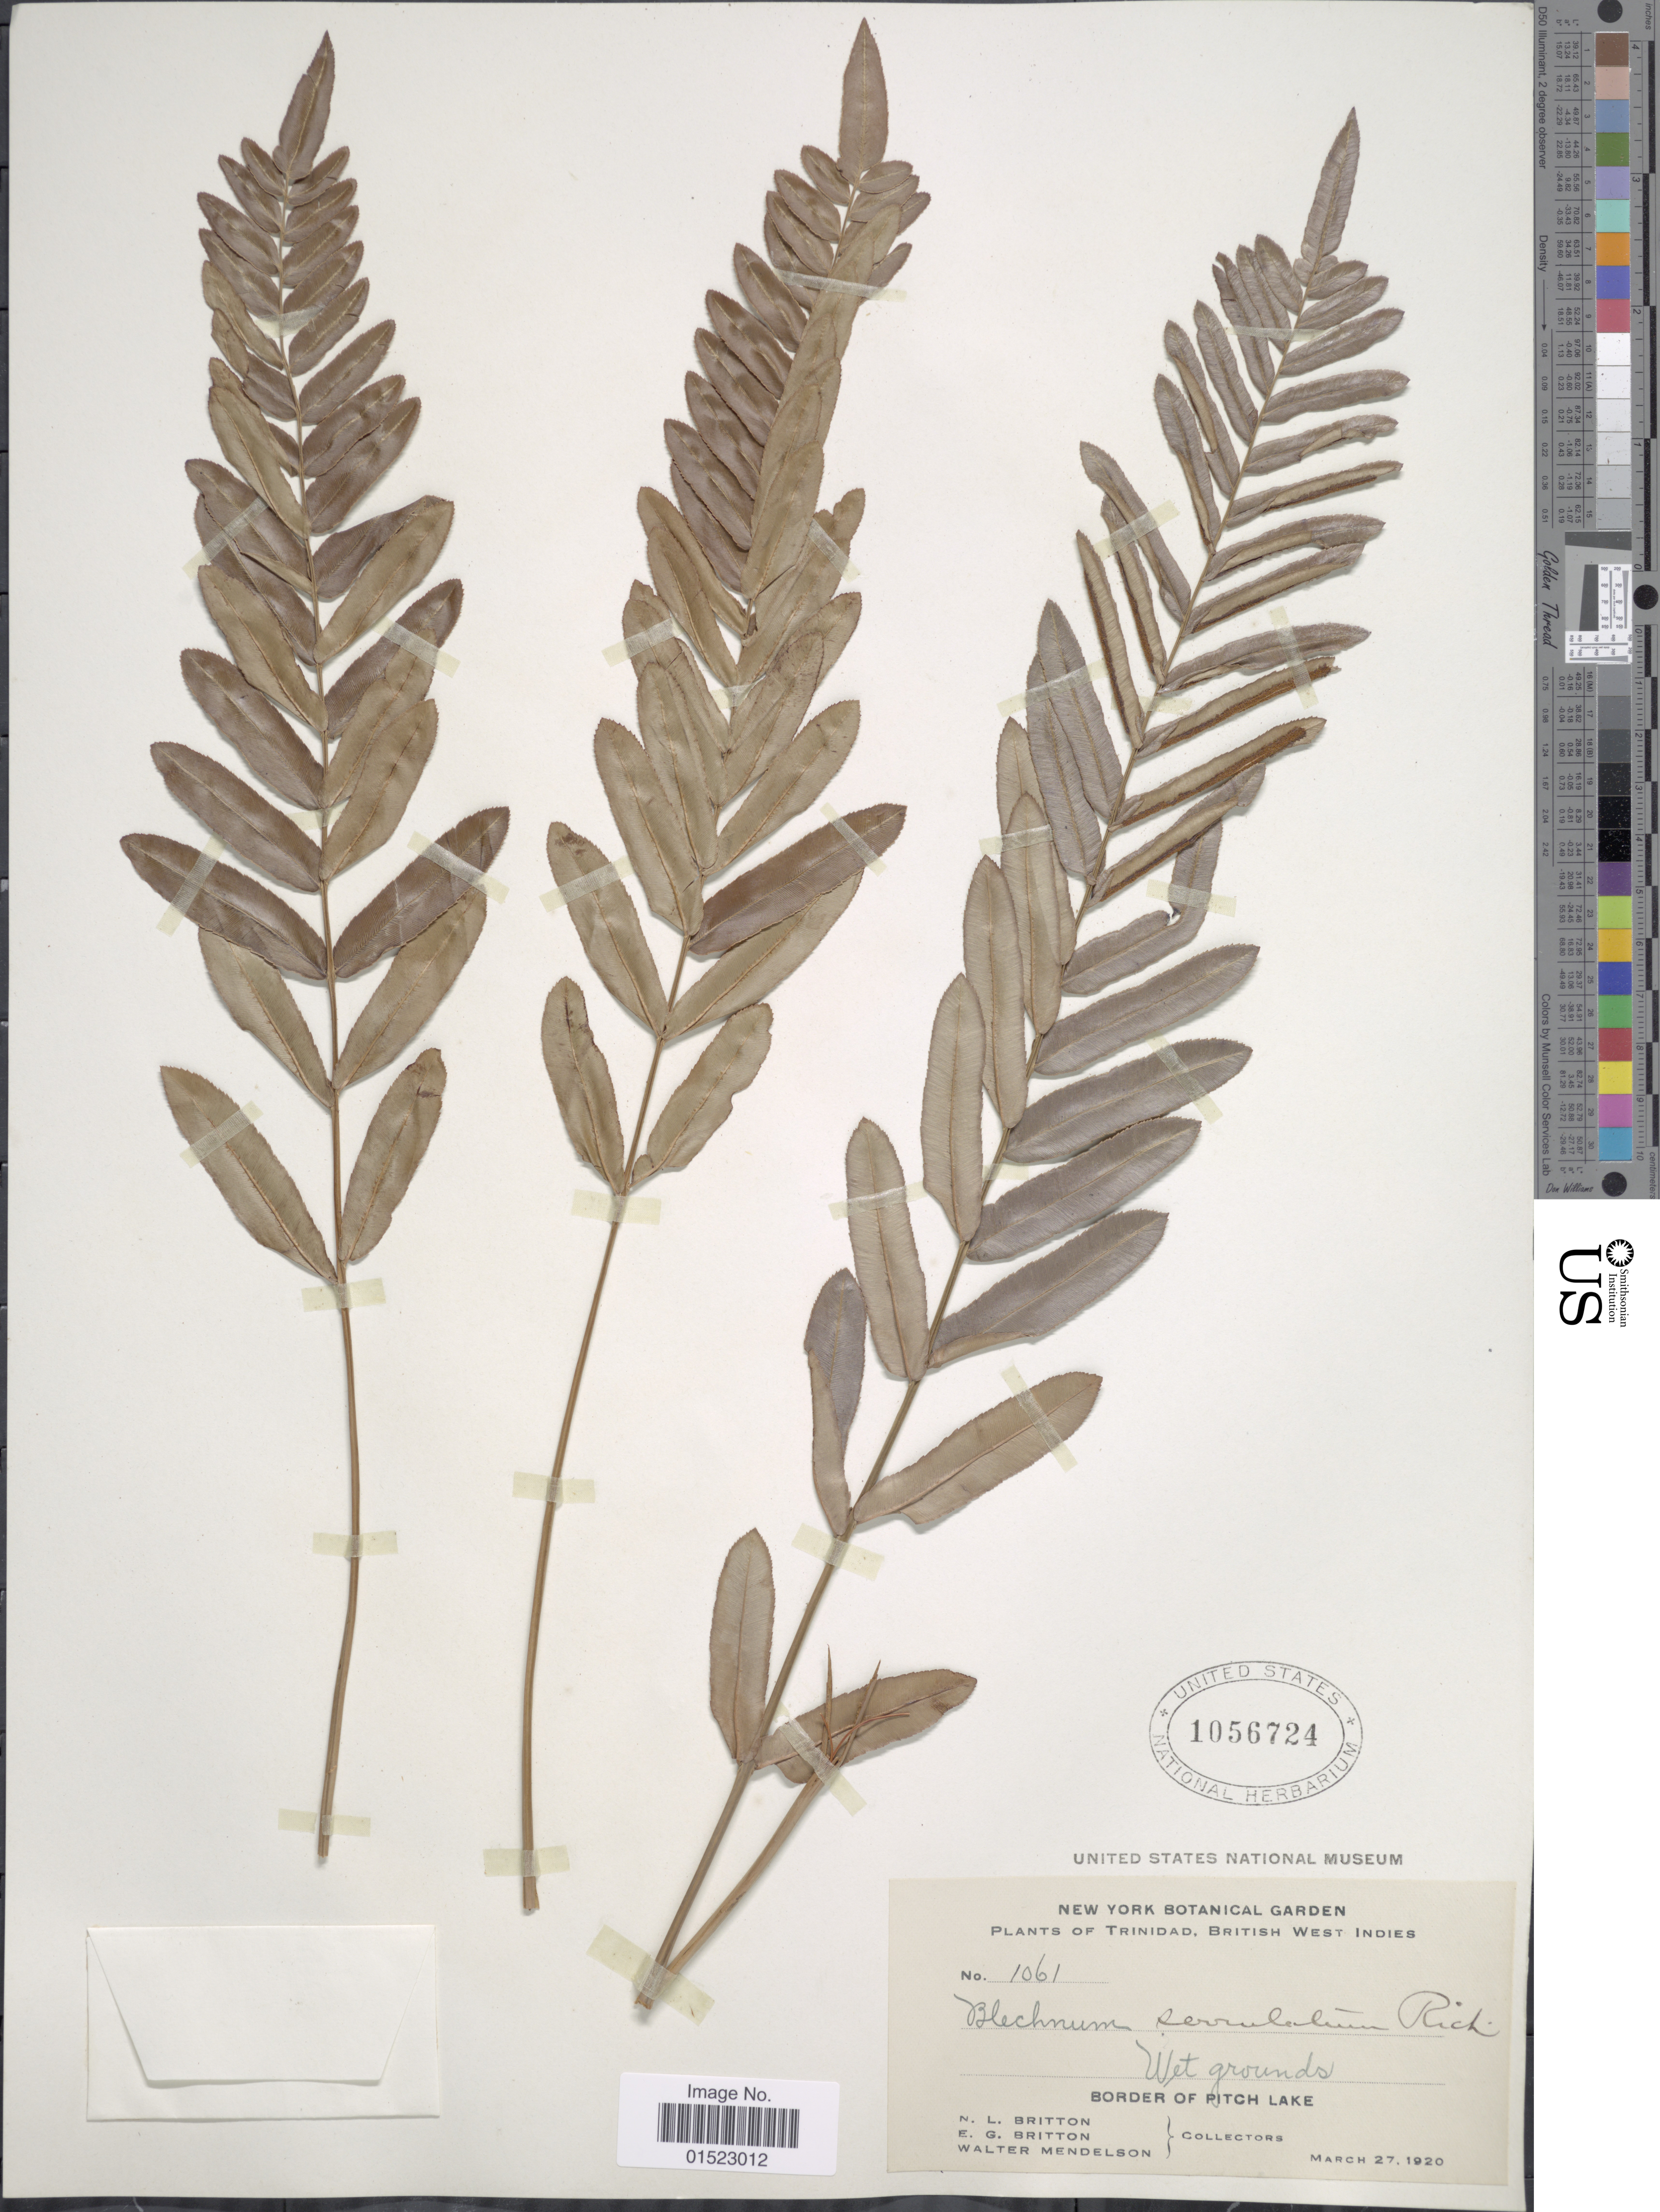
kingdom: Plantae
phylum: Tracheophyta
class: Polypodiopsida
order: Polypodiales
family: Blechnaceae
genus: Telmatoblechnum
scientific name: Telmatoblechnum serrulatum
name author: (Rich.) Perrie et al.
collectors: N. Britton, E. G. Britton & W. Mendelson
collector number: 1061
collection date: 1920-03-27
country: Trinidad and Tobago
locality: Trinindad, British West Indies, Border of Pitch Lake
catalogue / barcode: US 1056724